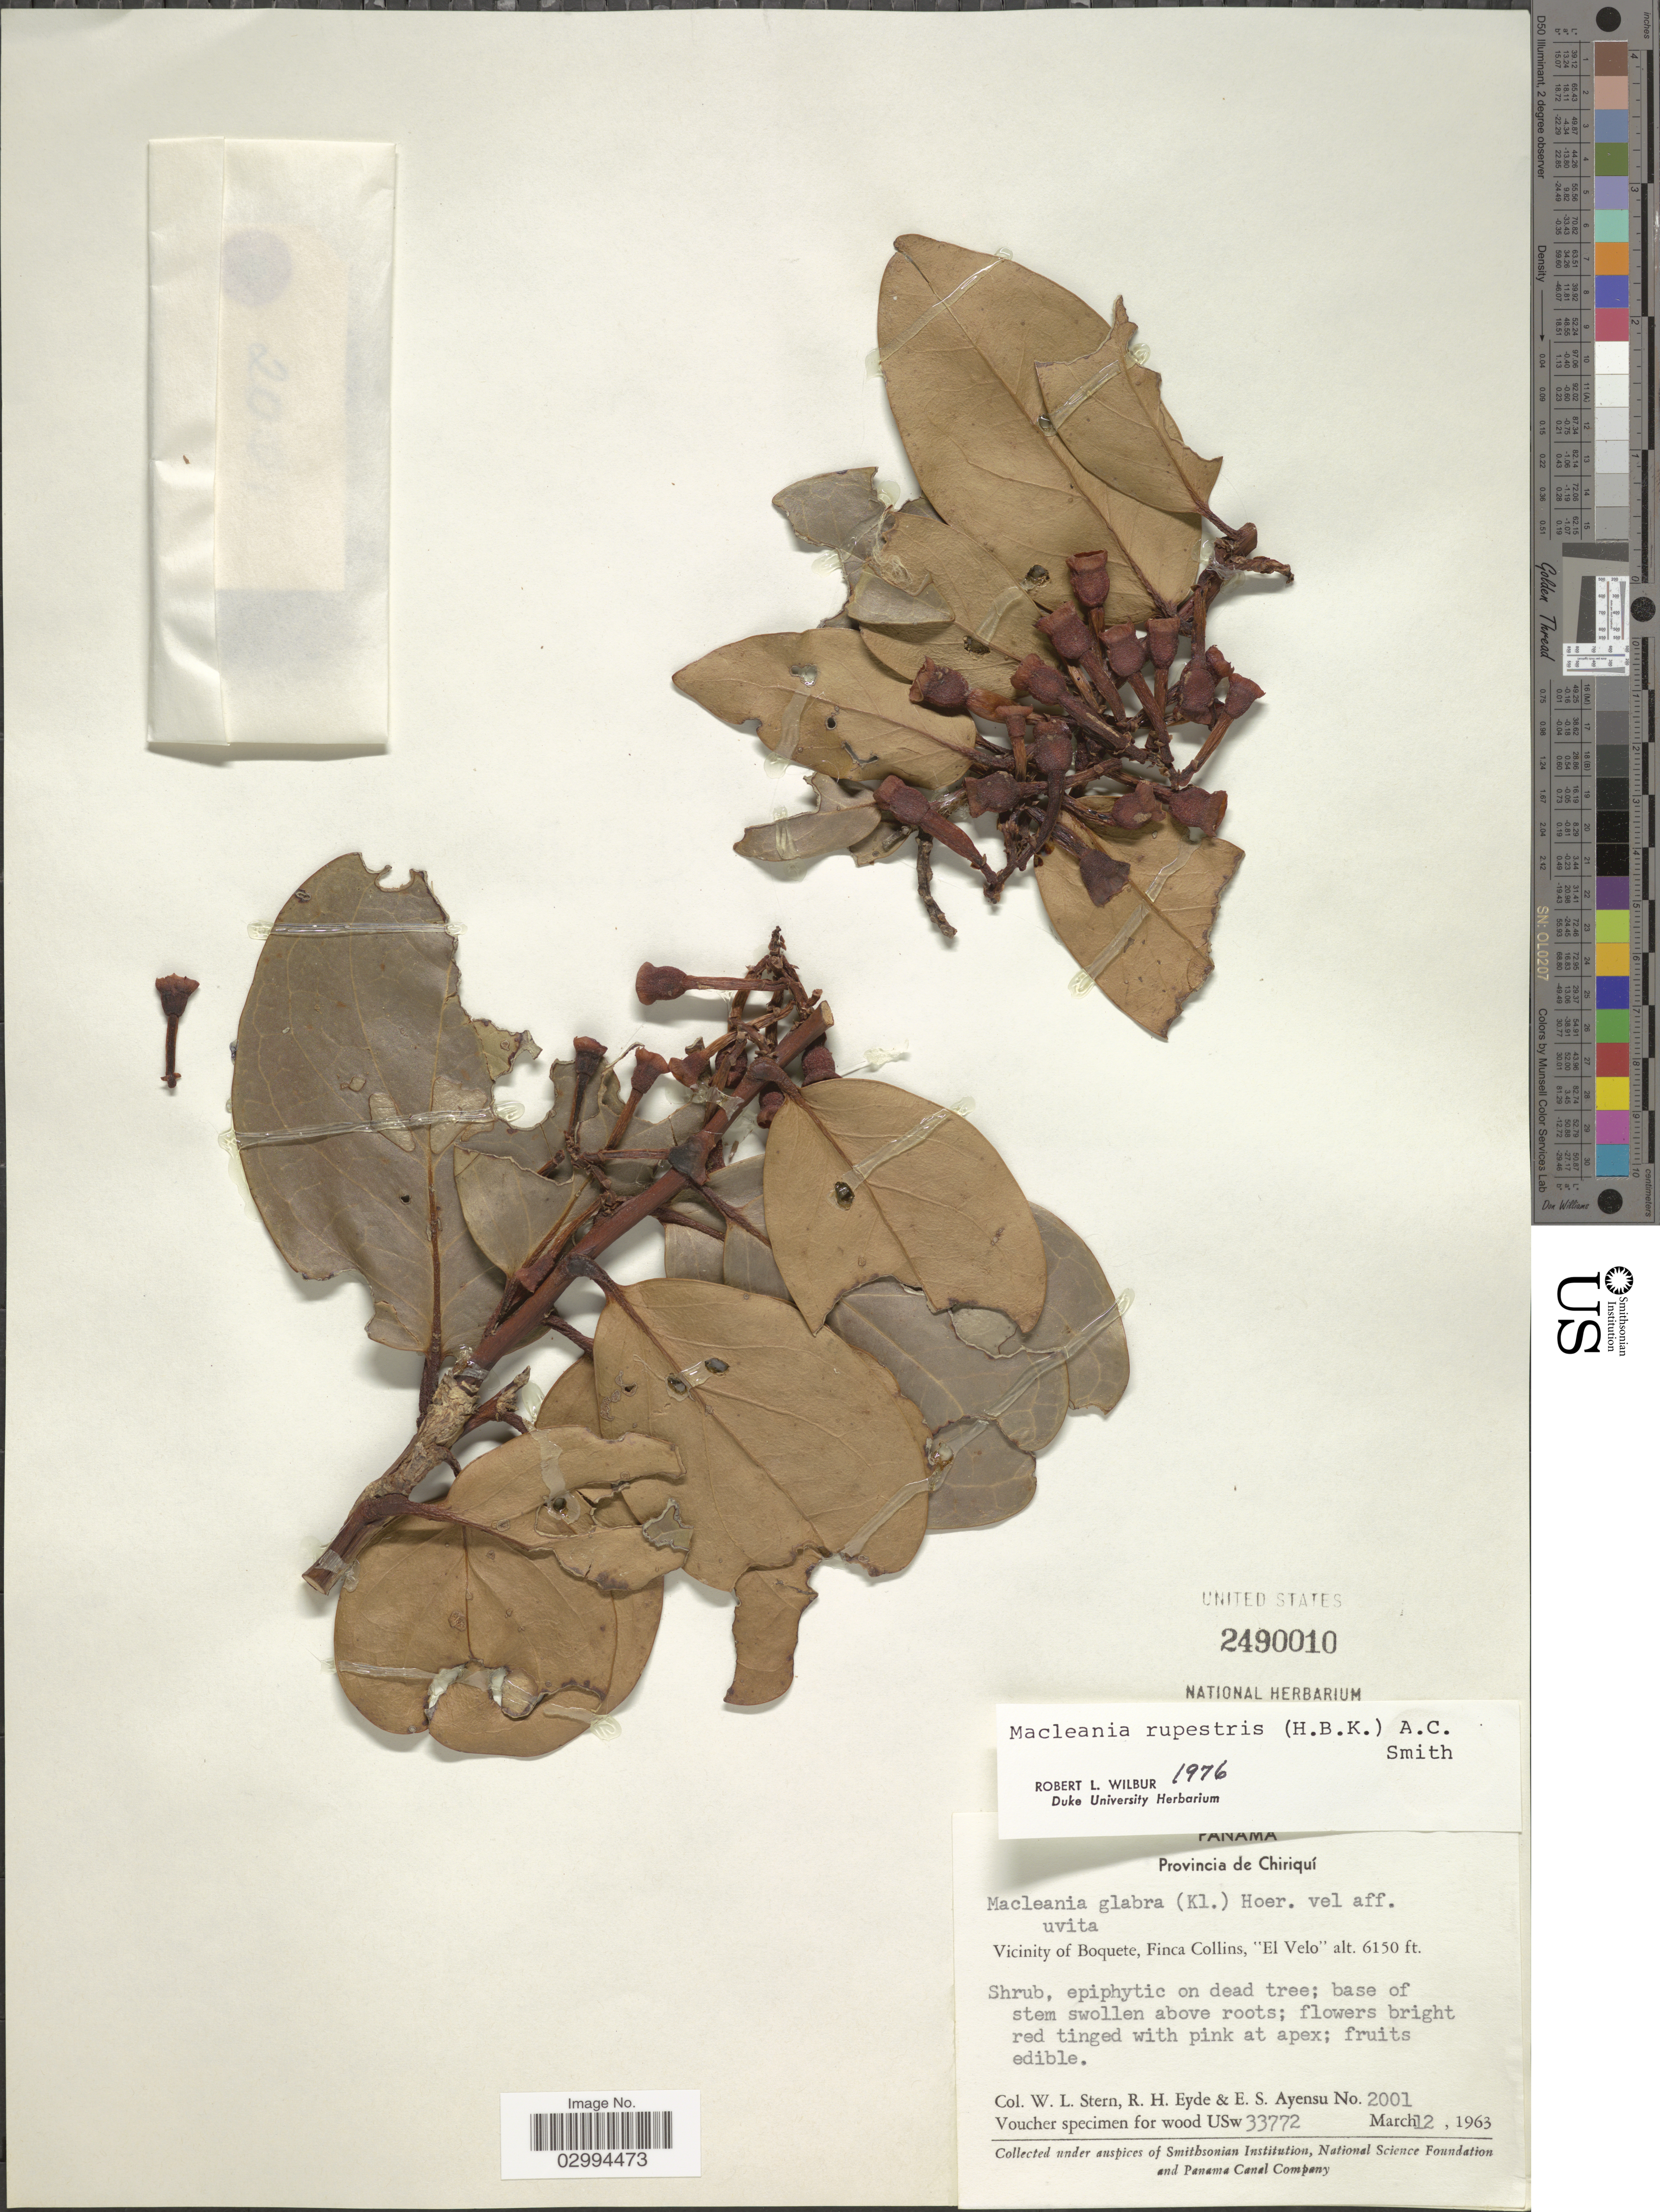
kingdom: Plantae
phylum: Tracheophyta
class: Magnoliopsida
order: Ericales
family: Ericaceae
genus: Macleania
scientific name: Macleania rupestris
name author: (Kunth) A.C. Sm.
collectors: W. L. Stern, R. H. Eyde & E. S. Ayensu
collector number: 2001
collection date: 1963-03-12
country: Panama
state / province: Chiriqui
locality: Vicinity of Boquete, Finca Collins, "El Velo".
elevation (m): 1875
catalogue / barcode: US 2490010